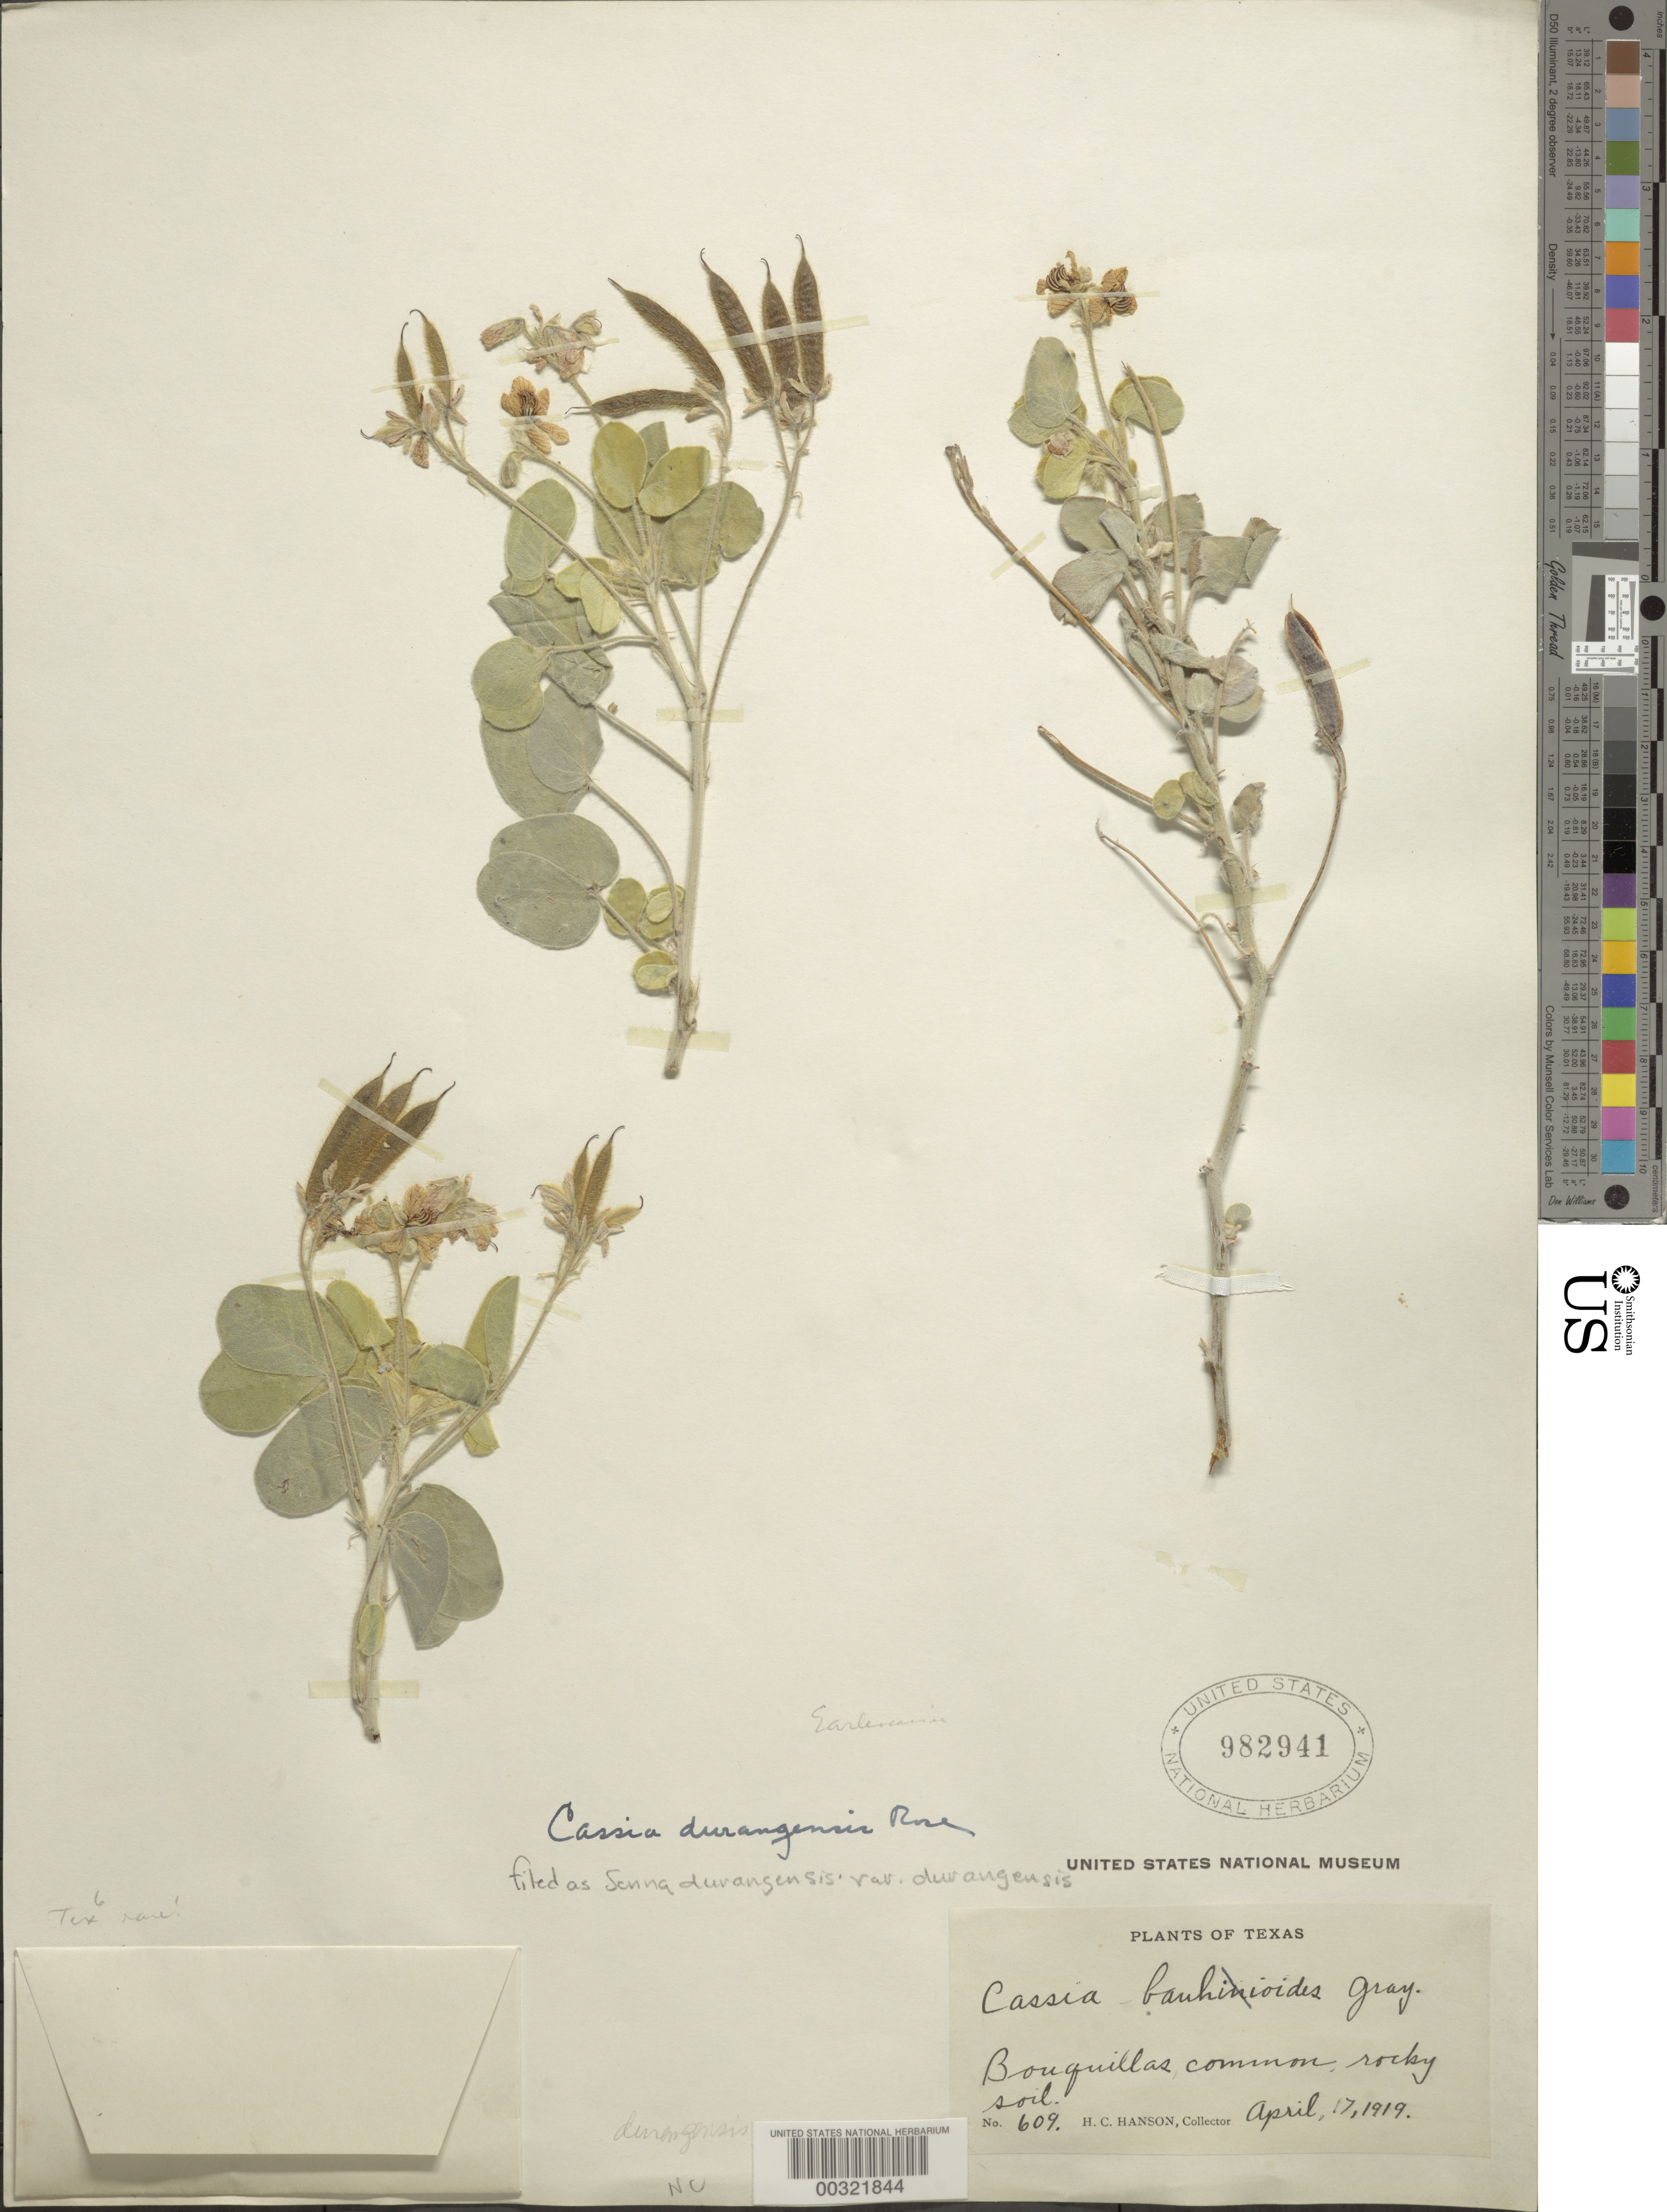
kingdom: Plantae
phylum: Tracheophyta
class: Magnoliopsida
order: Fabales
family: Fabaceae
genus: Senna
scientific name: Senna durangensis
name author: (Rose) H.S. Irwin & Barneby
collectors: H. Hanson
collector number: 609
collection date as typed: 17 Apr 1919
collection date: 1919-04-17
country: United States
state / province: Texas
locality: Bouquillas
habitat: Rocky soil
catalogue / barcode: US 982941